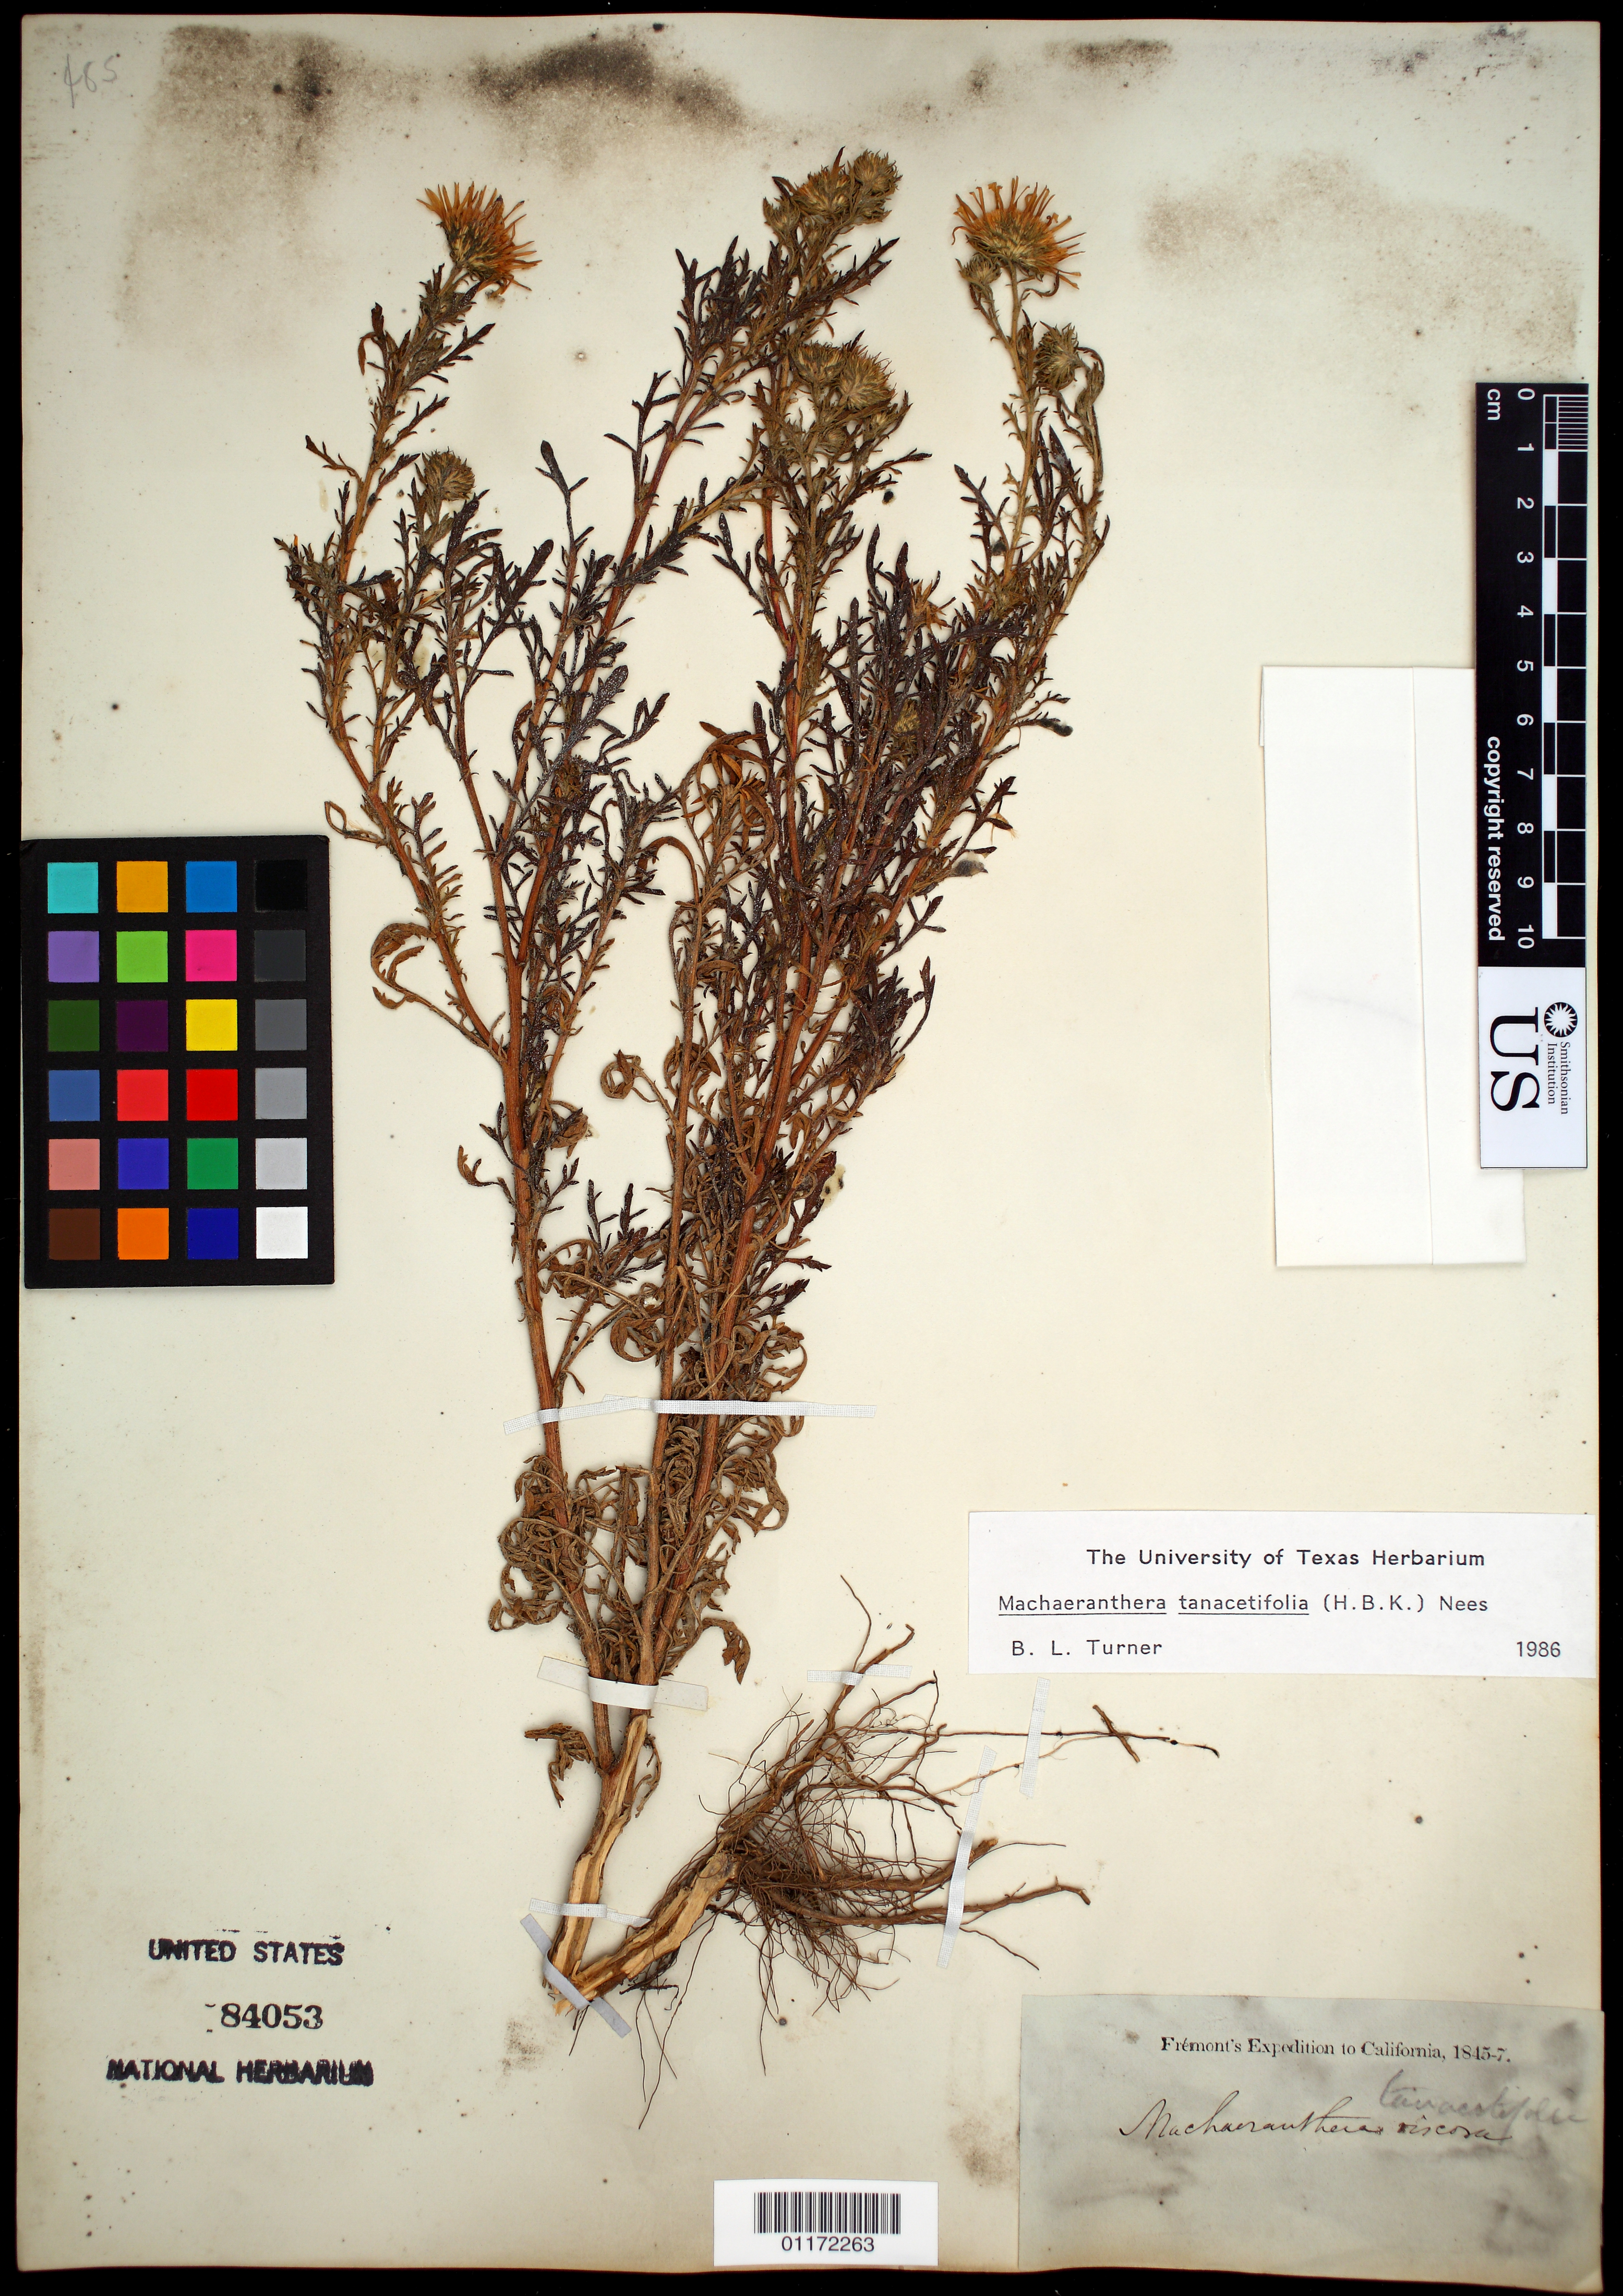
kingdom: Plantae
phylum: Tracheophyta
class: Magnoliopsida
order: Asterales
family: Asteraceae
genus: Machaeranthera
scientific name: Machaeranthera tanacetifolia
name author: (Kunth) Nees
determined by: Turner, B. L.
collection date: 1845/1847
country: United States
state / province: California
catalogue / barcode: US 84053